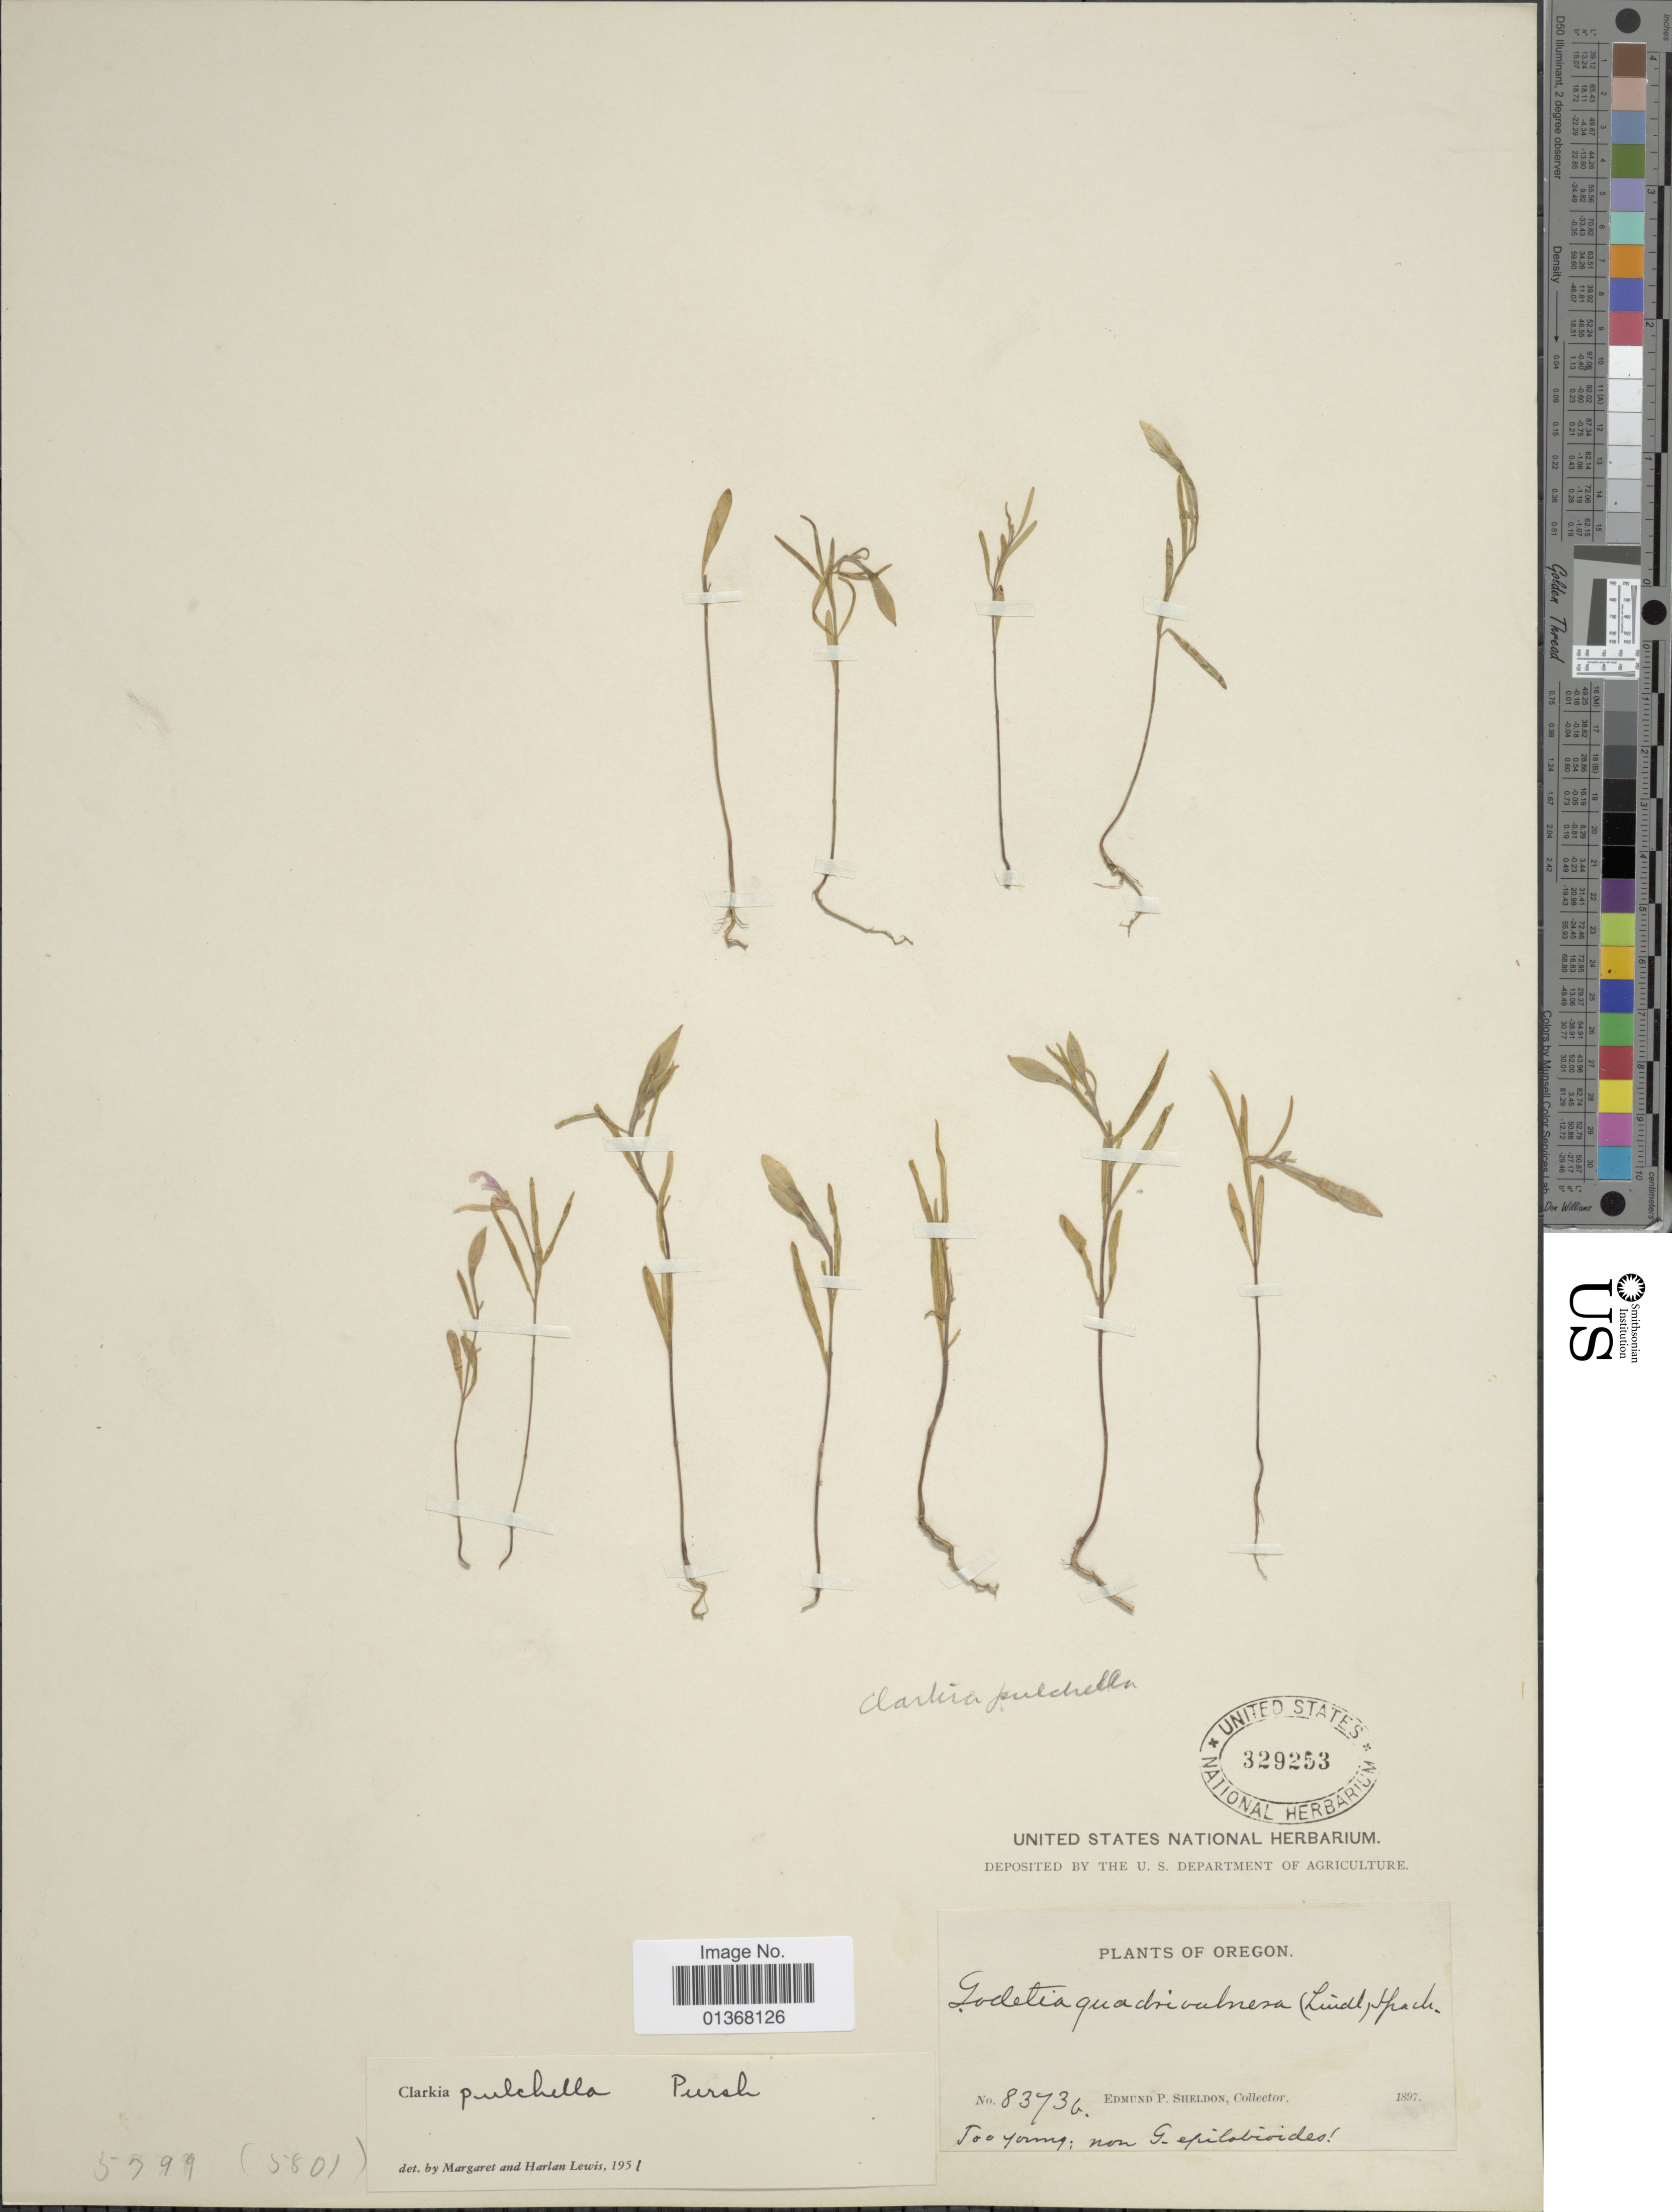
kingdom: Plantae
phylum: Tracheophyta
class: Magnoliopsida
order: Myrtales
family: Onagraceae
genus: Clarkia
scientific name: Clarkia pulchella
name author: Pursh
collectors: E. P. Sheldon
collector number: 8373a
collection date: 1897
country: United States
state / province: Oregon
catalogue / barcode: US 329253